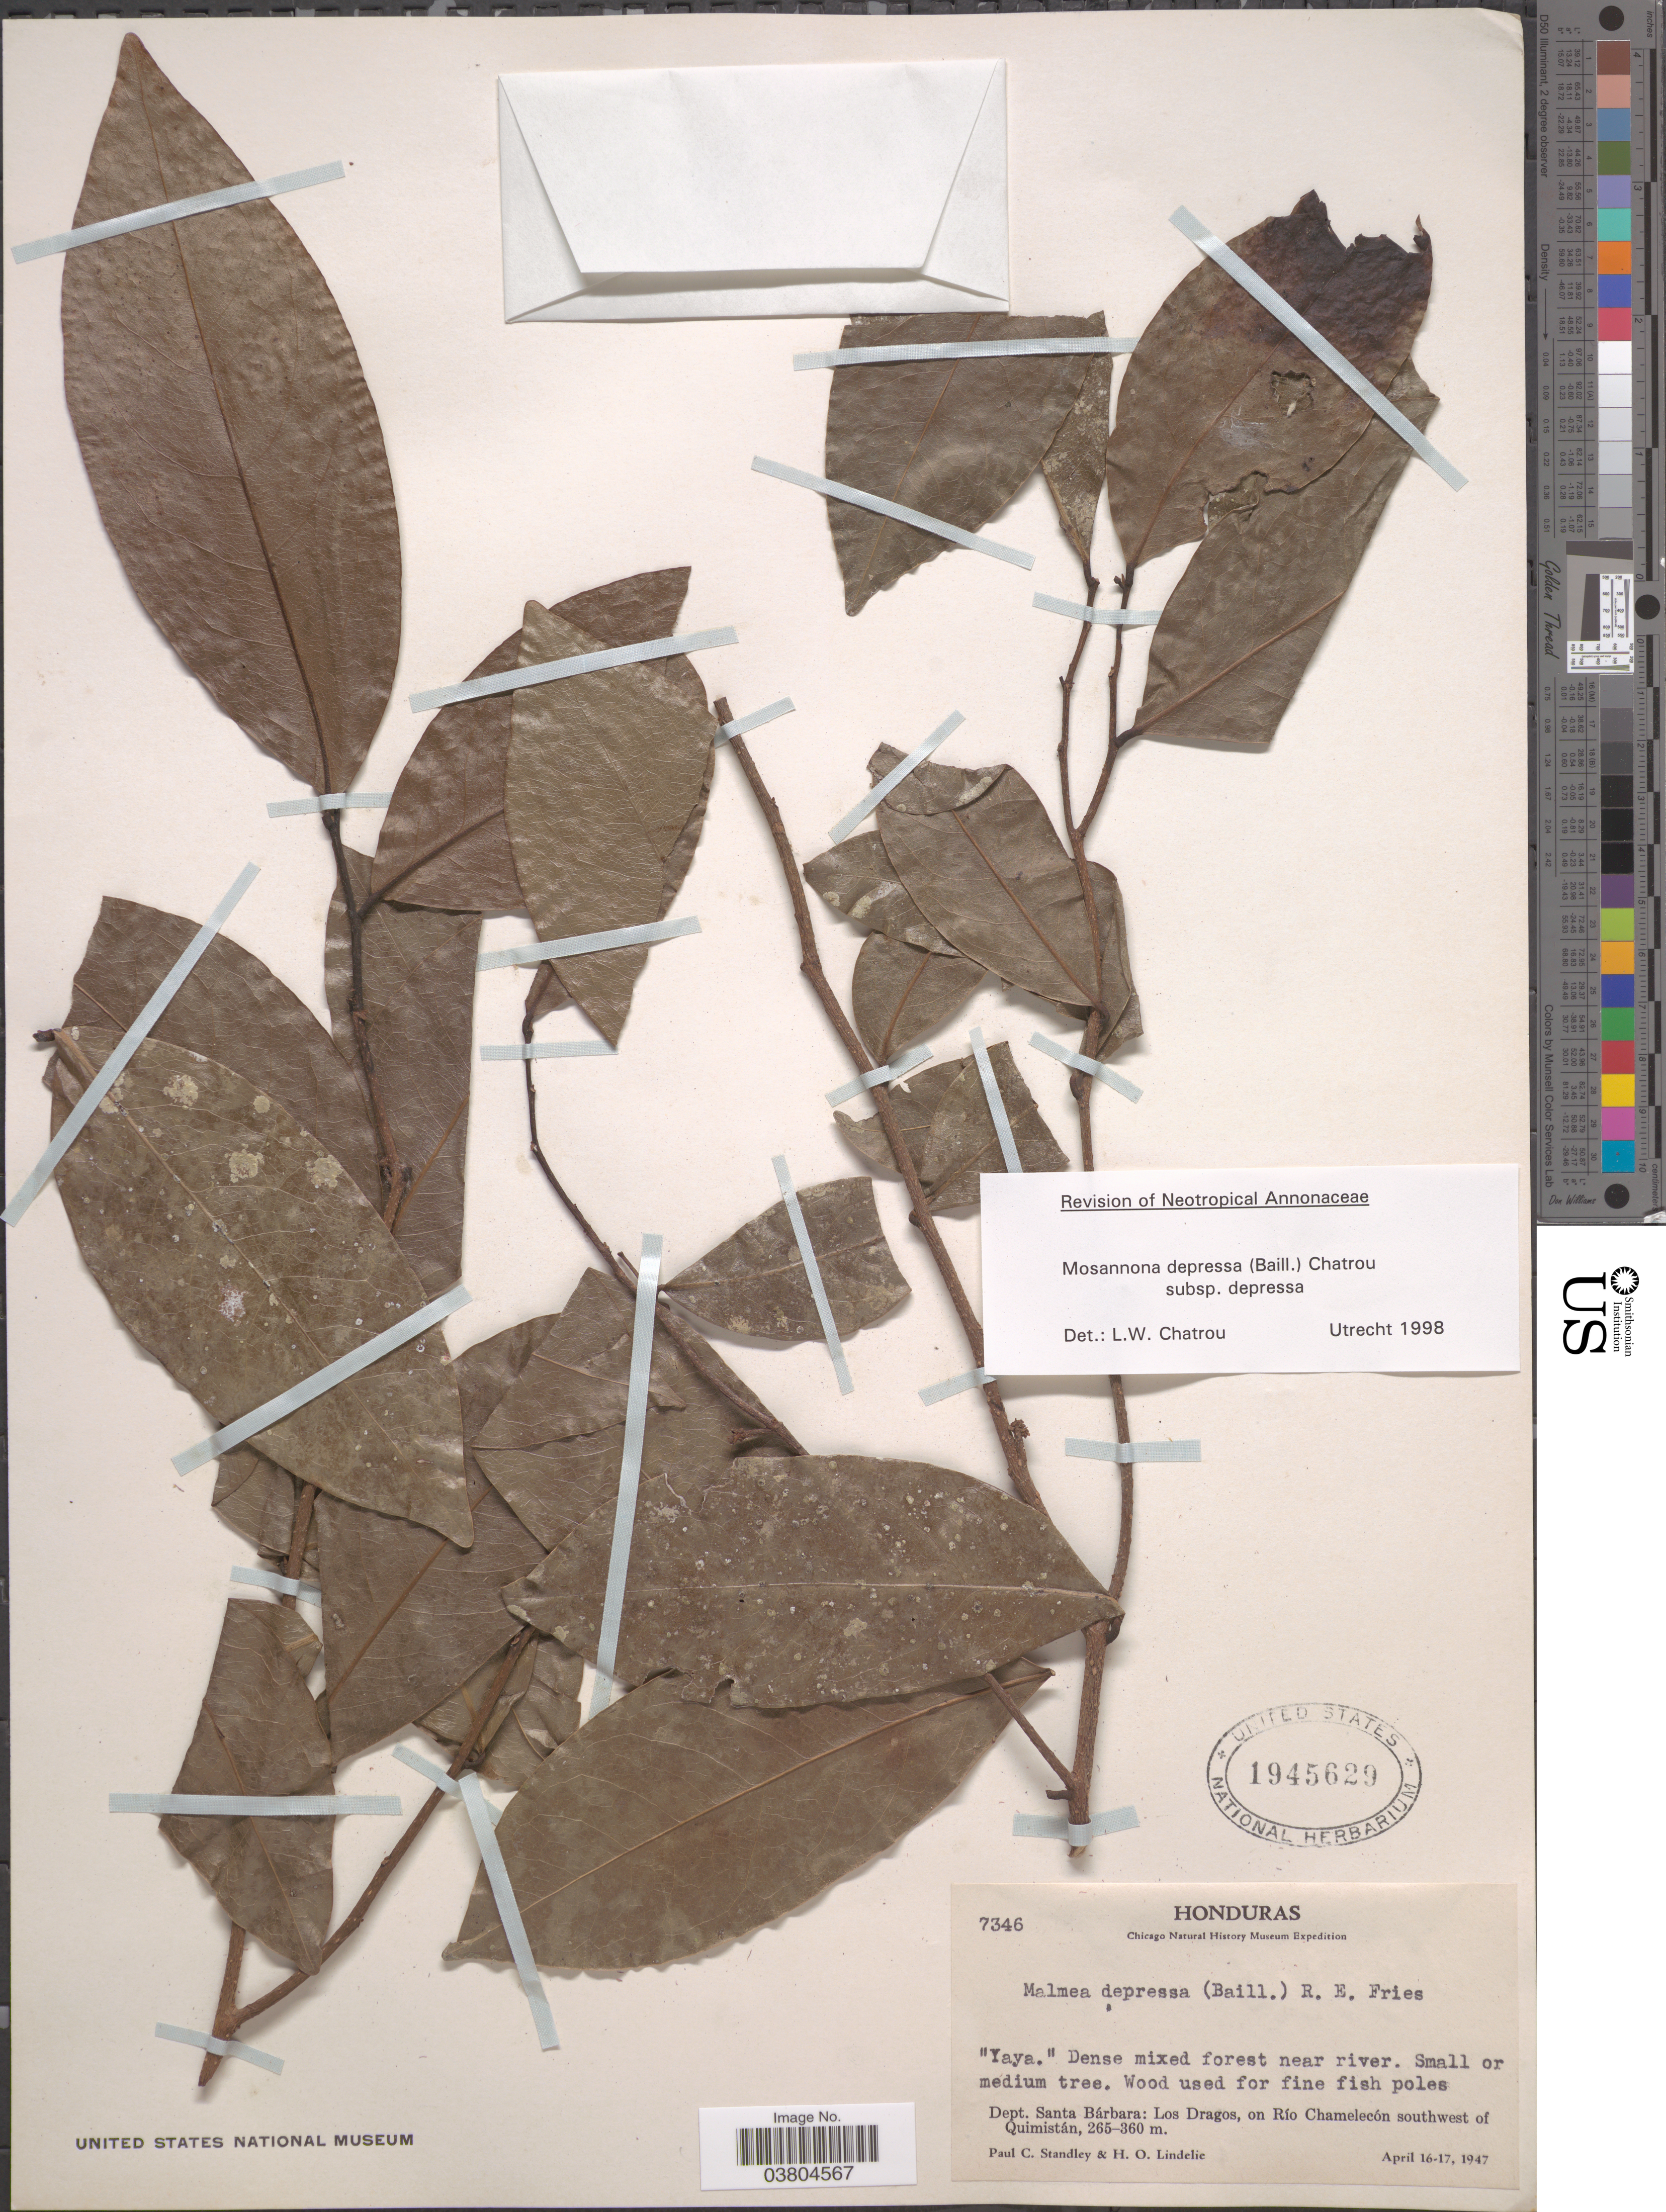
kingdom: Plantae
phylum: Tracheophyta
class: Magnoliopsida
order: Magnoliales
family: Annonaceae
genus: Mosannona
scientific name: Mosannona depressa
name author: (Baill.) Chatrou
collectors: P. C. Standley & H. Lindelie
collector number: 7346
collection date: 1947-04-16/1947-04-17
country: Honduras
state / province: Santa Barbara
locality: Dept. Santa Bárbara: Los Dragos, on Río Chamelecón southwest of Quimistán.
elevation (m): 265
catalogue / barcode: US 1945629